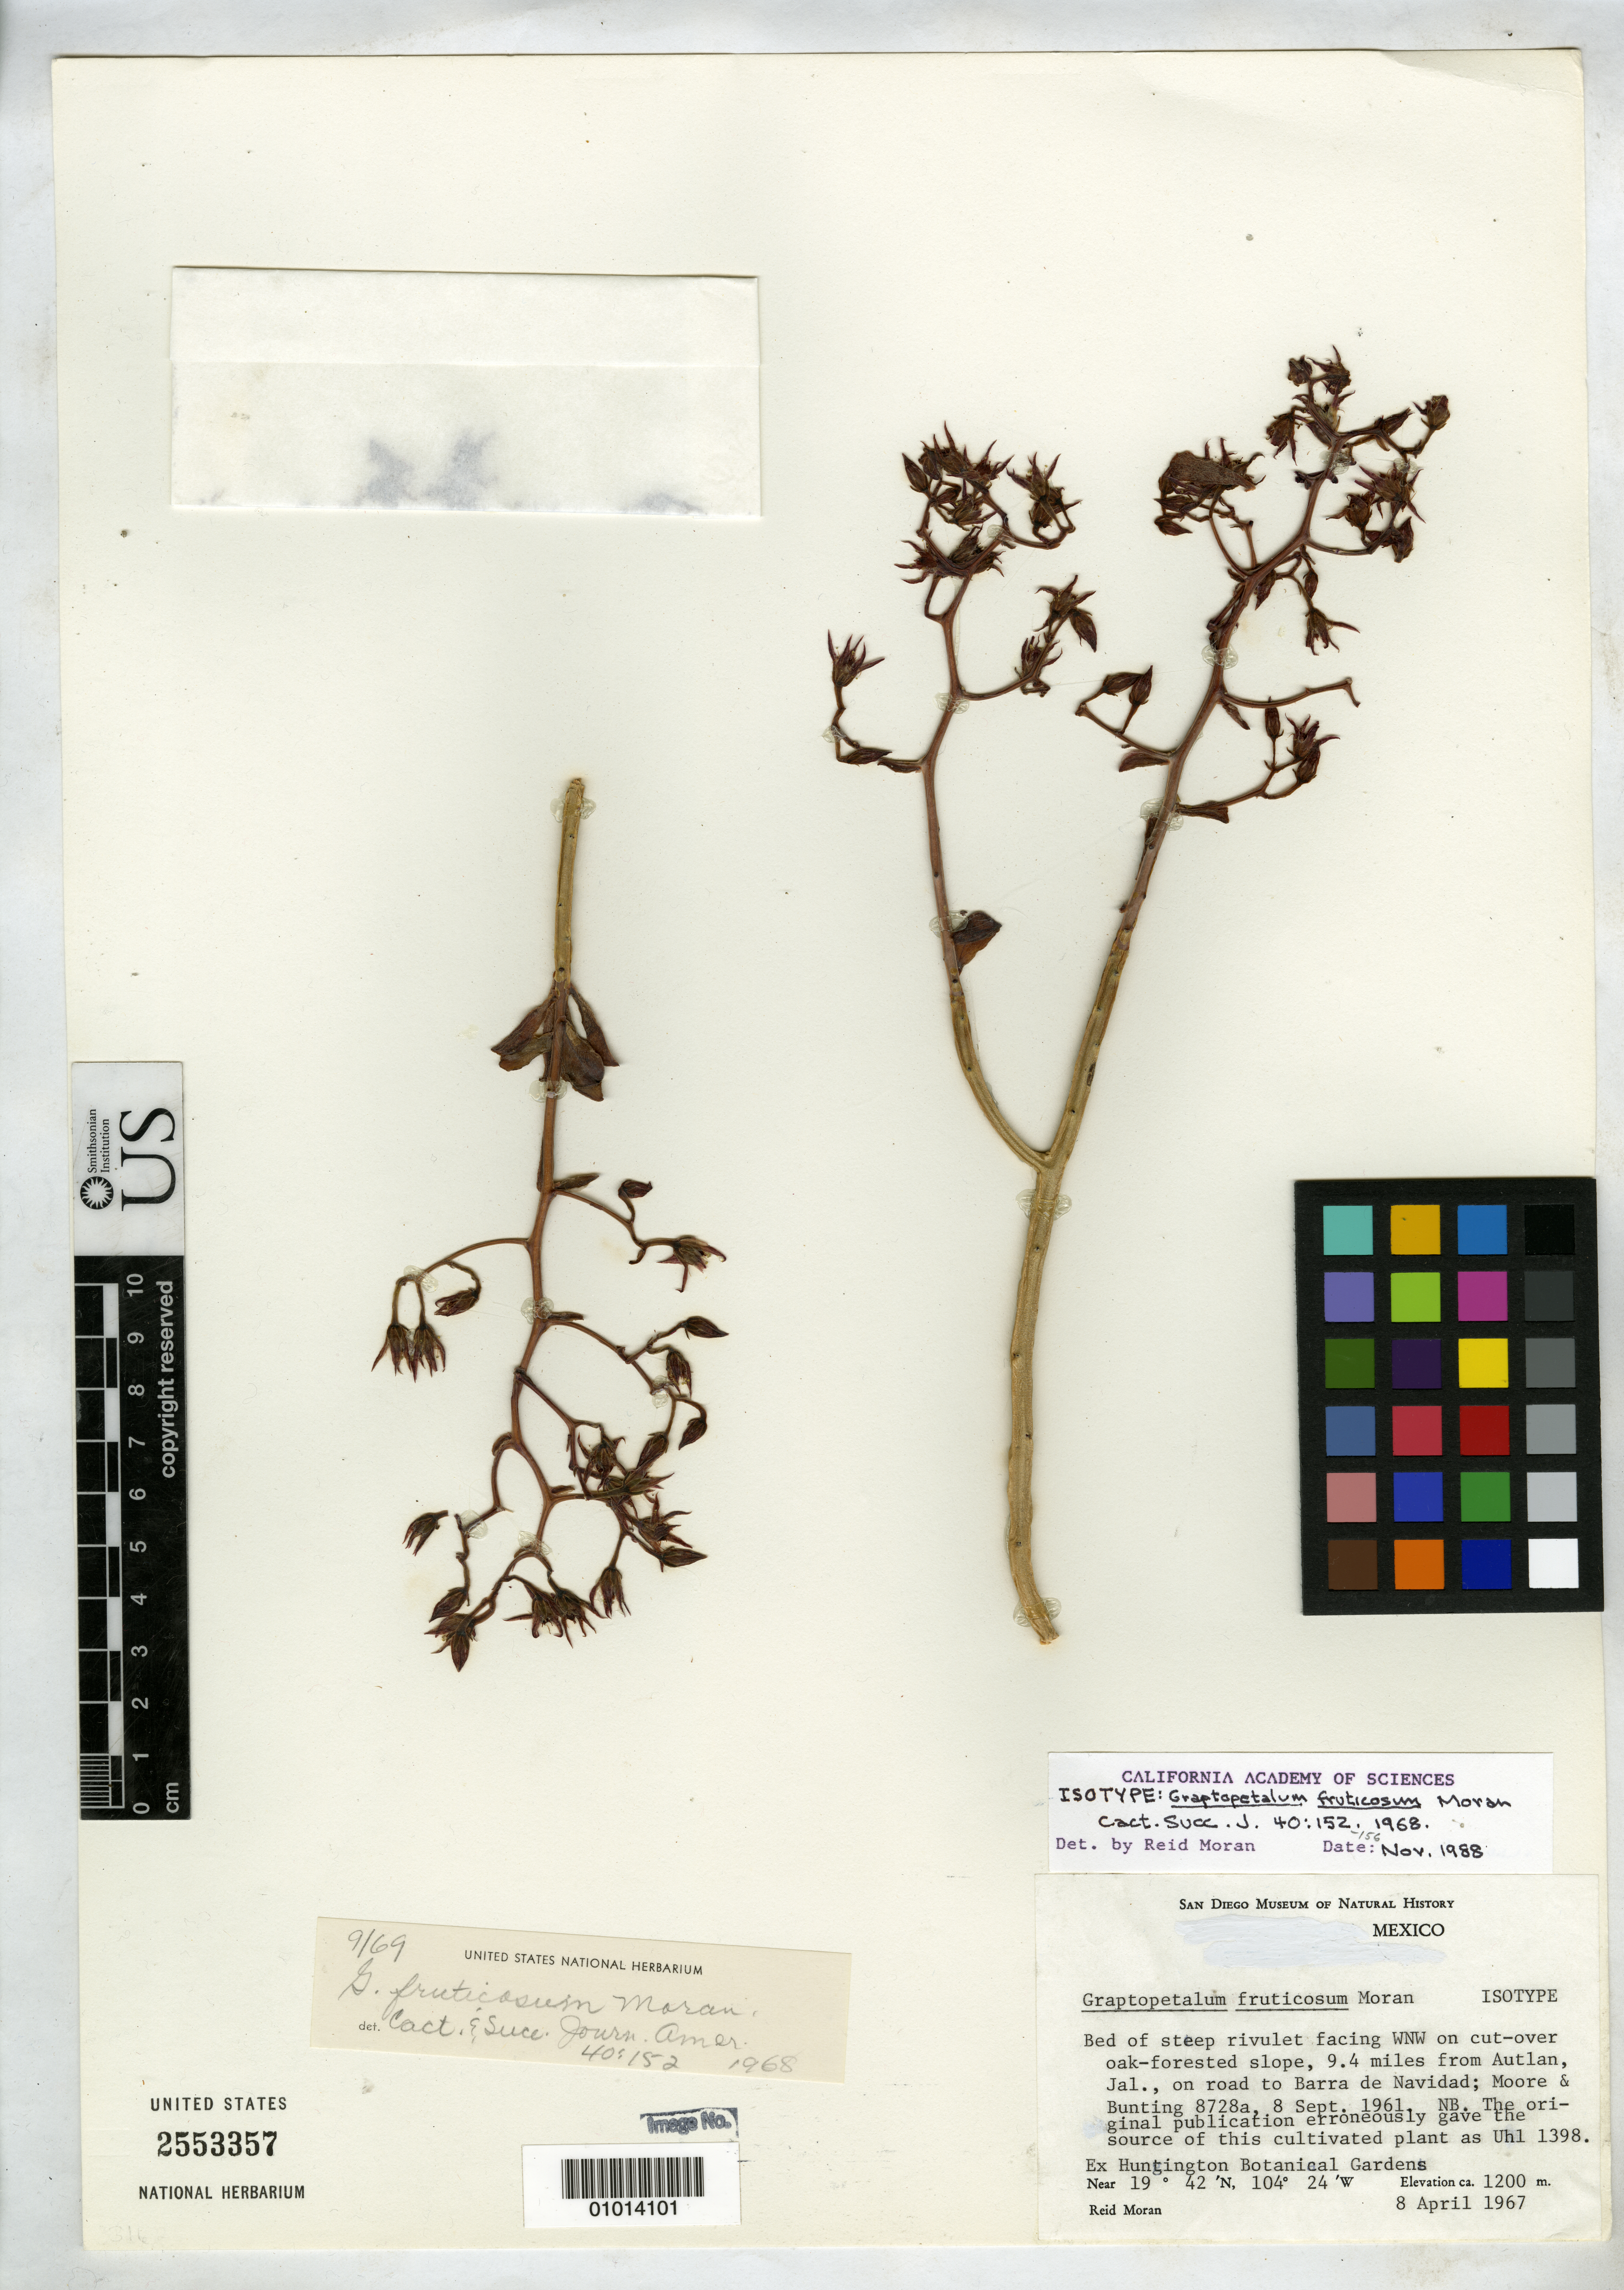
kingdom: Plantae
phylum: Tracheophyta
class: Magnoliopsida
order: Saxifragales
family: Crassulaceae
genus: Graptopetalum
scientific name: Graptopetalum fruticosum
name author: Moran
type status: Isotype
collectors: R. C. Moran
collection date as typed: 08 Apr 1967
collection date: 1967-04-08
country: Mexico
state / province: Jalisco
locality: Cult. Huntington Botanical Gardens. [From label: orig. collection Moore & Bunting 8728a, 8 Sept. 1961, 9.4 miles from Autlan, on road to Barra de Navidad, ca. 1200 m.]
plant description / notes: Protologue confusing but type collection apparently made from cultivated plants; according to label, original collection erroneously cited as Uhl 1398, correctly Moore & Bunting 8728a.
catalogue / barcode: US 2553357